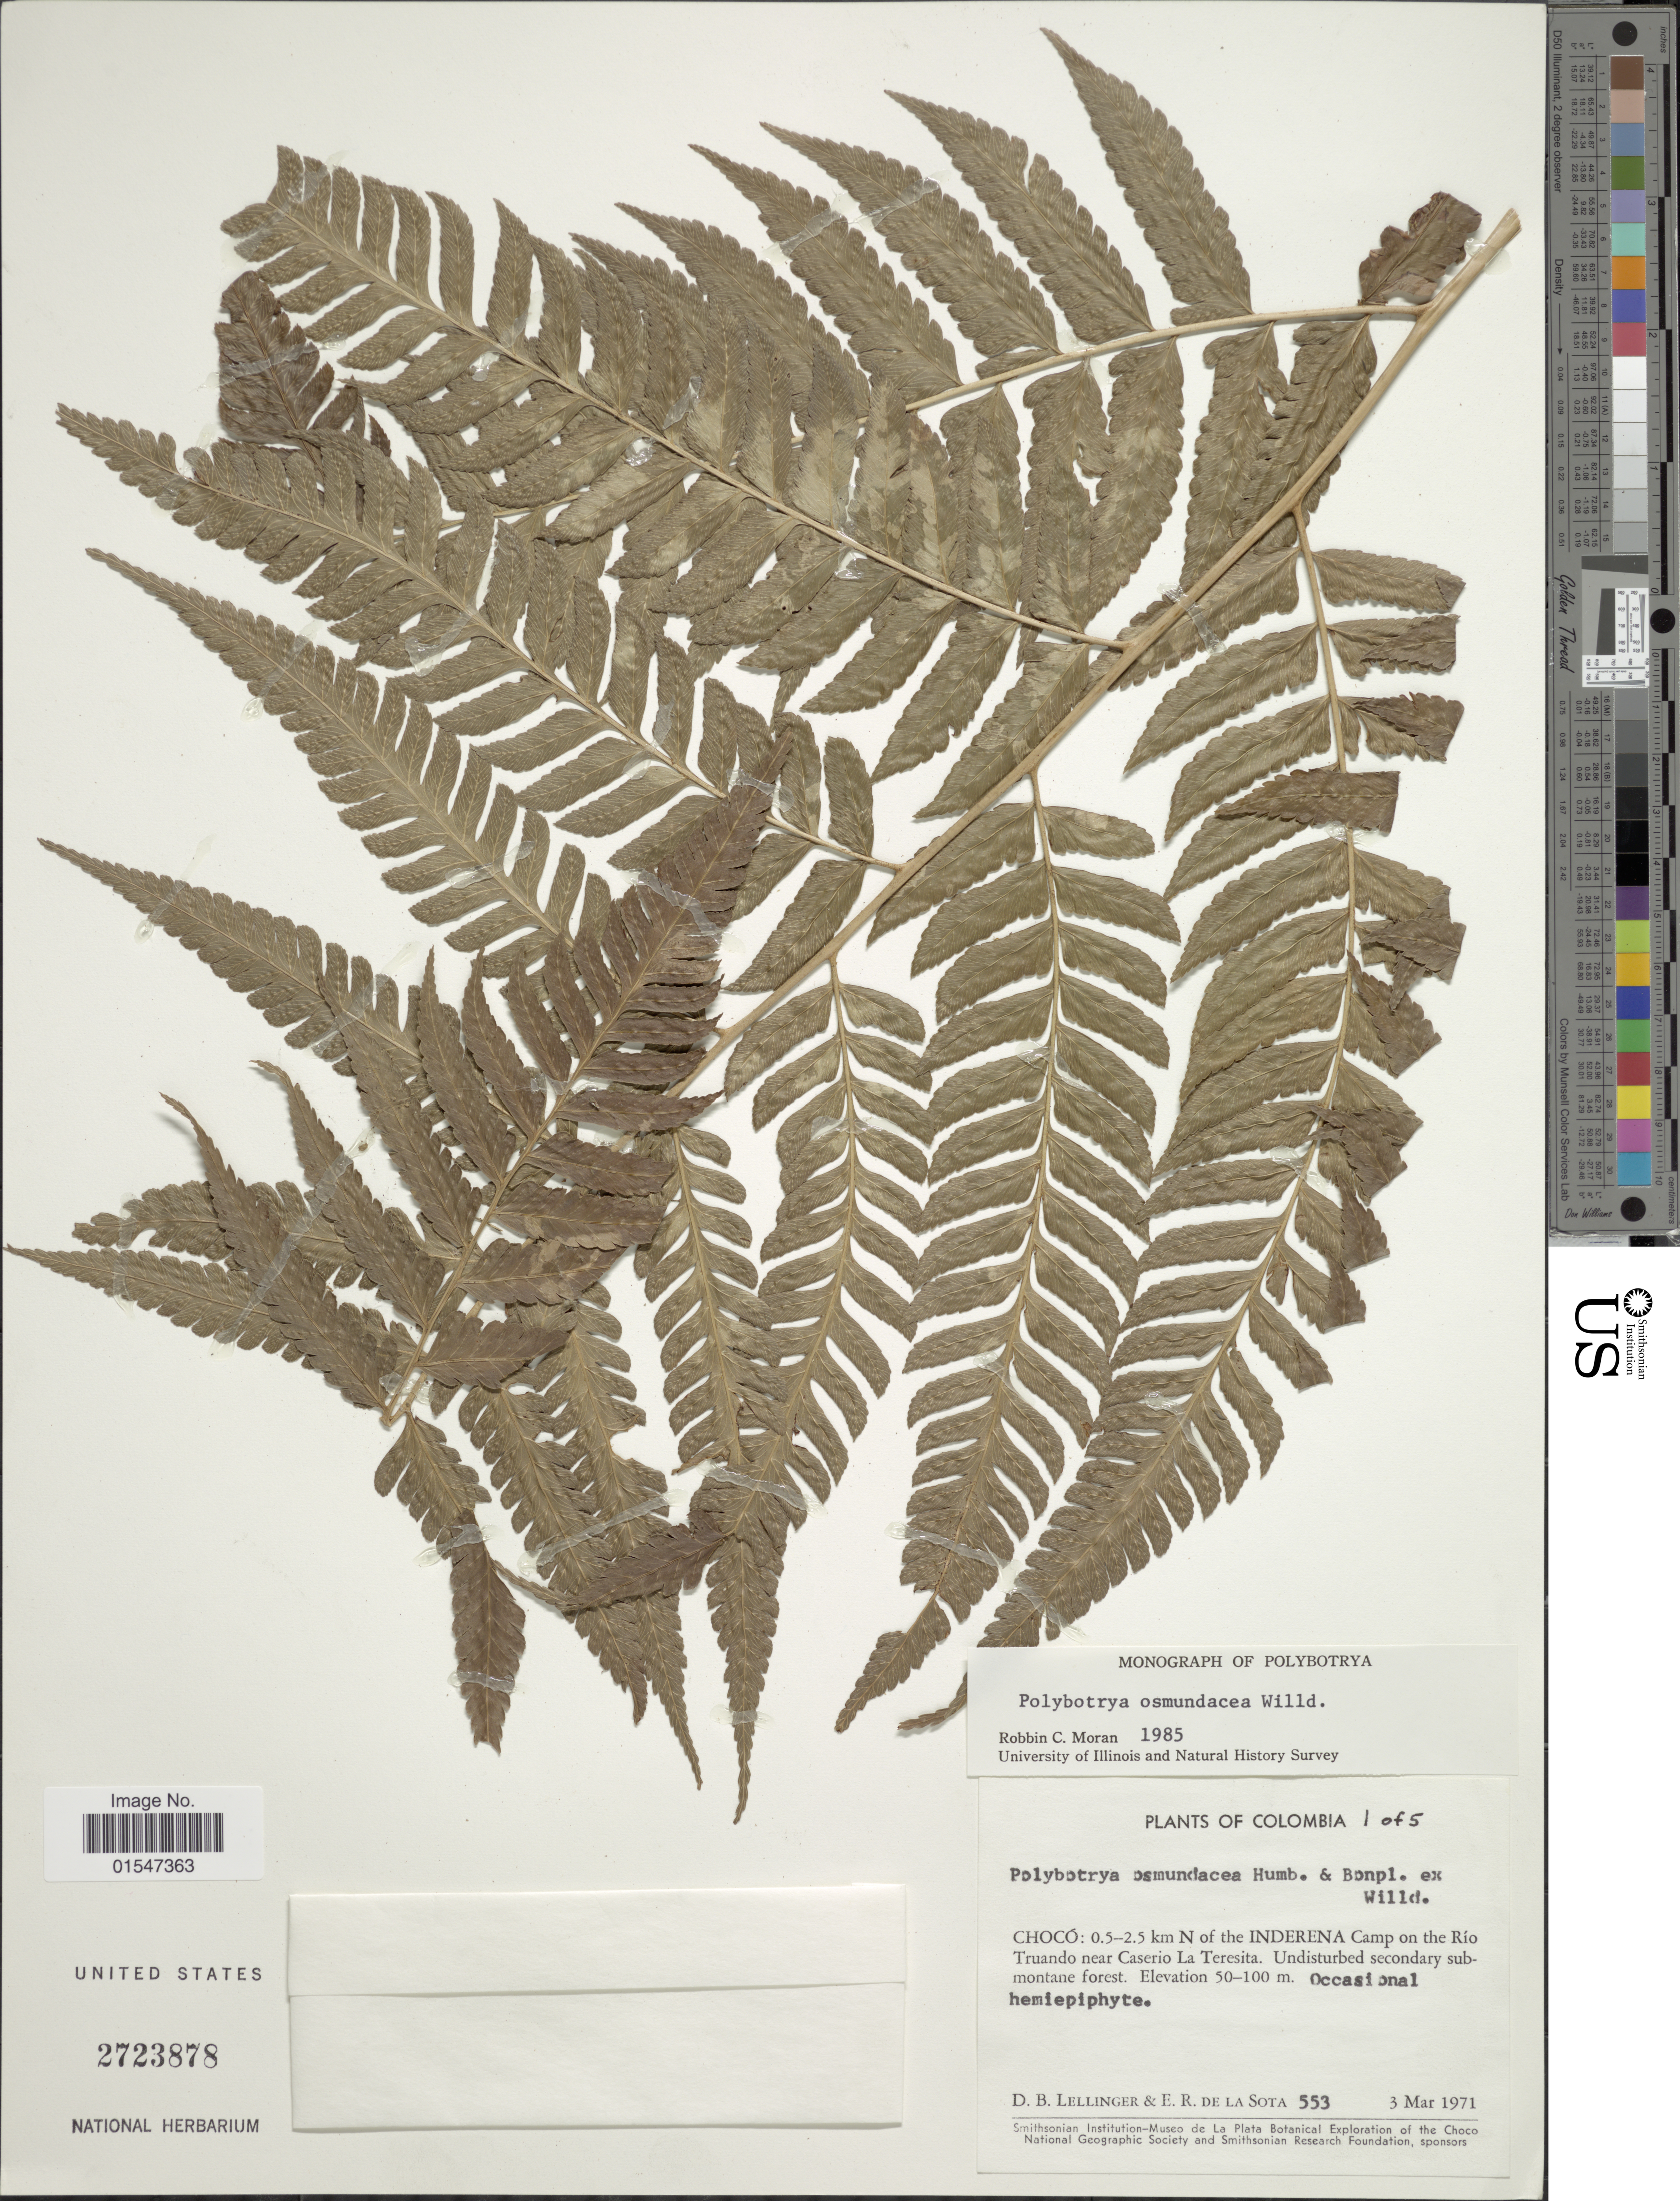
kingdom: Plantae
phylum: Tracheophyta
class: Polypodiopsida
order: Polypodiales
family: Dryopteridaceae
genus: Polybotrya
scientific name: Polybotrya osmundacea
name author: Humb. & Bonpl. ex Willd.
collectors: D. B. Lellinger & E. R. de la Sota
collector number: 553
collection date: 1971-03-03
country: Colombia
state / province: Chocó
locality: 0.5 - 2.5 km N of the Inderena Camp on the Río Truando near Caserio La Teresita, undisturbed secondary submontane forest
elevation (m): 50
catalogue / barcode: US 2723878